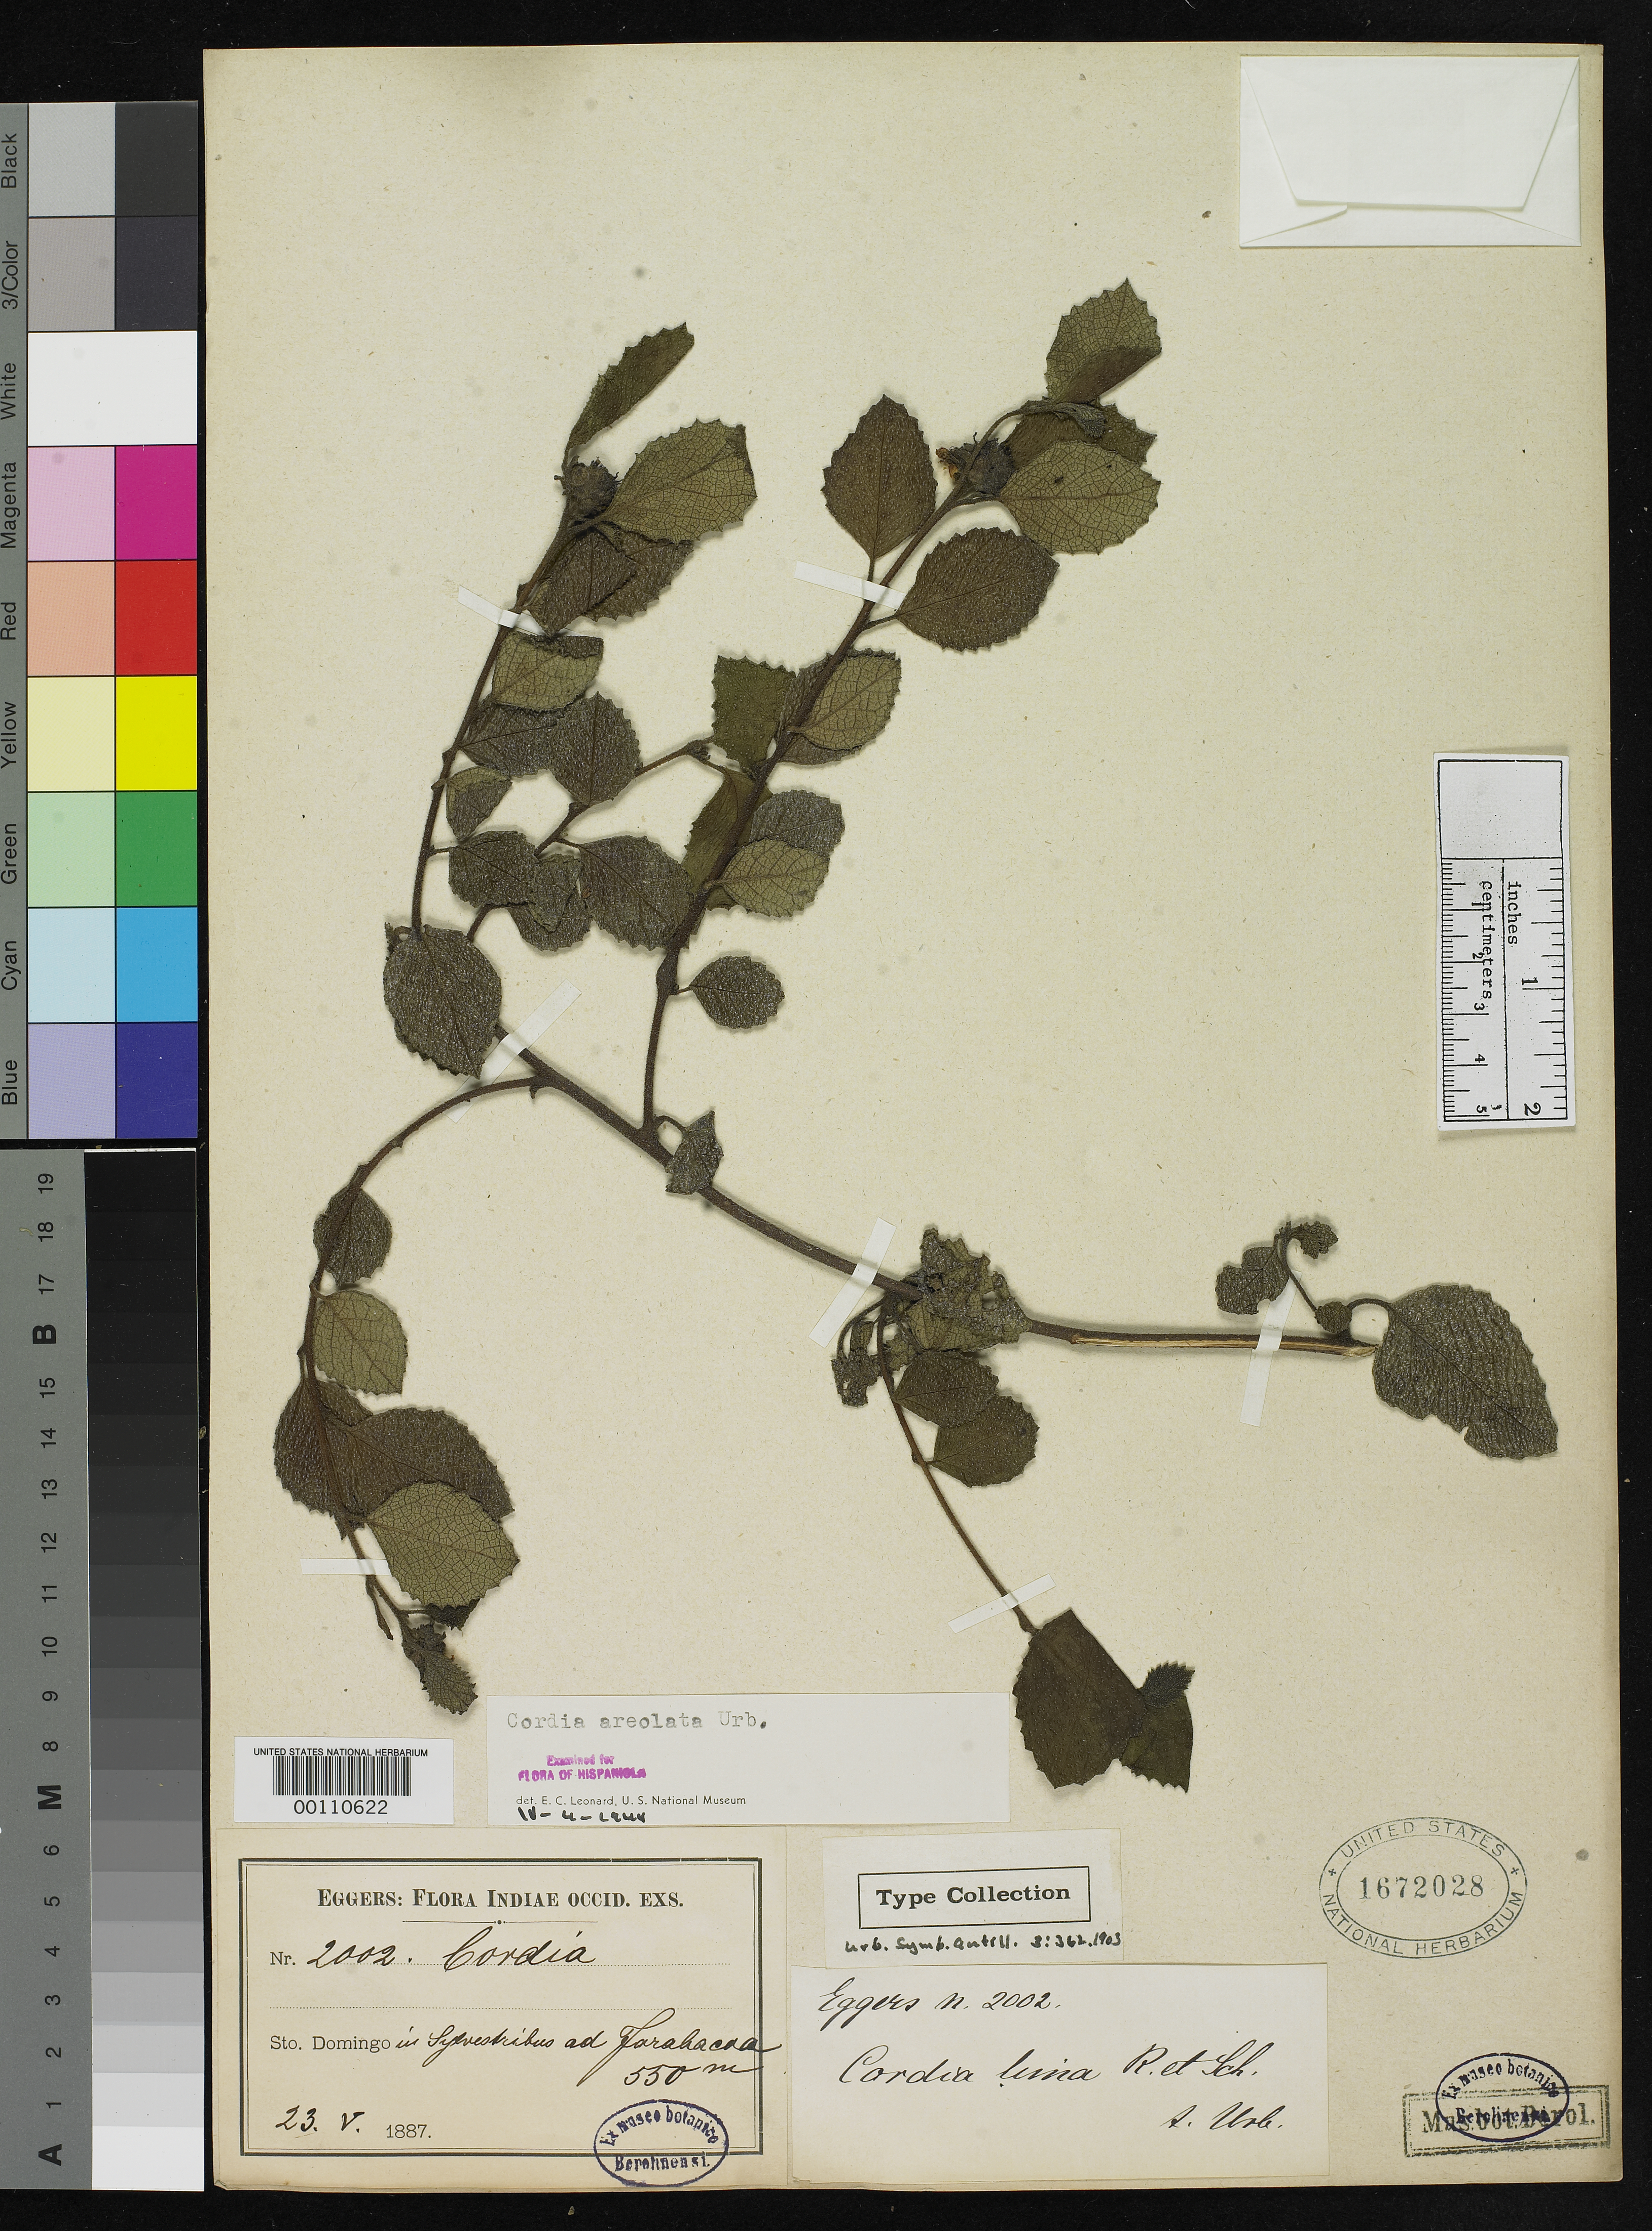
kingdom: Plantae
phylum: Tracheophyta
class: Magnoliopsida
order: Boraginales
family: Cordiaceae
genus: Cordia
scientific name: Cordia areolata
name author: Urb.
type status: Isotype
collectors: H. F. A. von Eggers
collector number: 2002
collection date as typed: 23 May 1887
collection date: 1887-05-23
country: Dominican Republic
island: Hispaniola Island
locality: Near Jarabacoa.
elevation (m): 600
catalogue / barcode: US 1672028